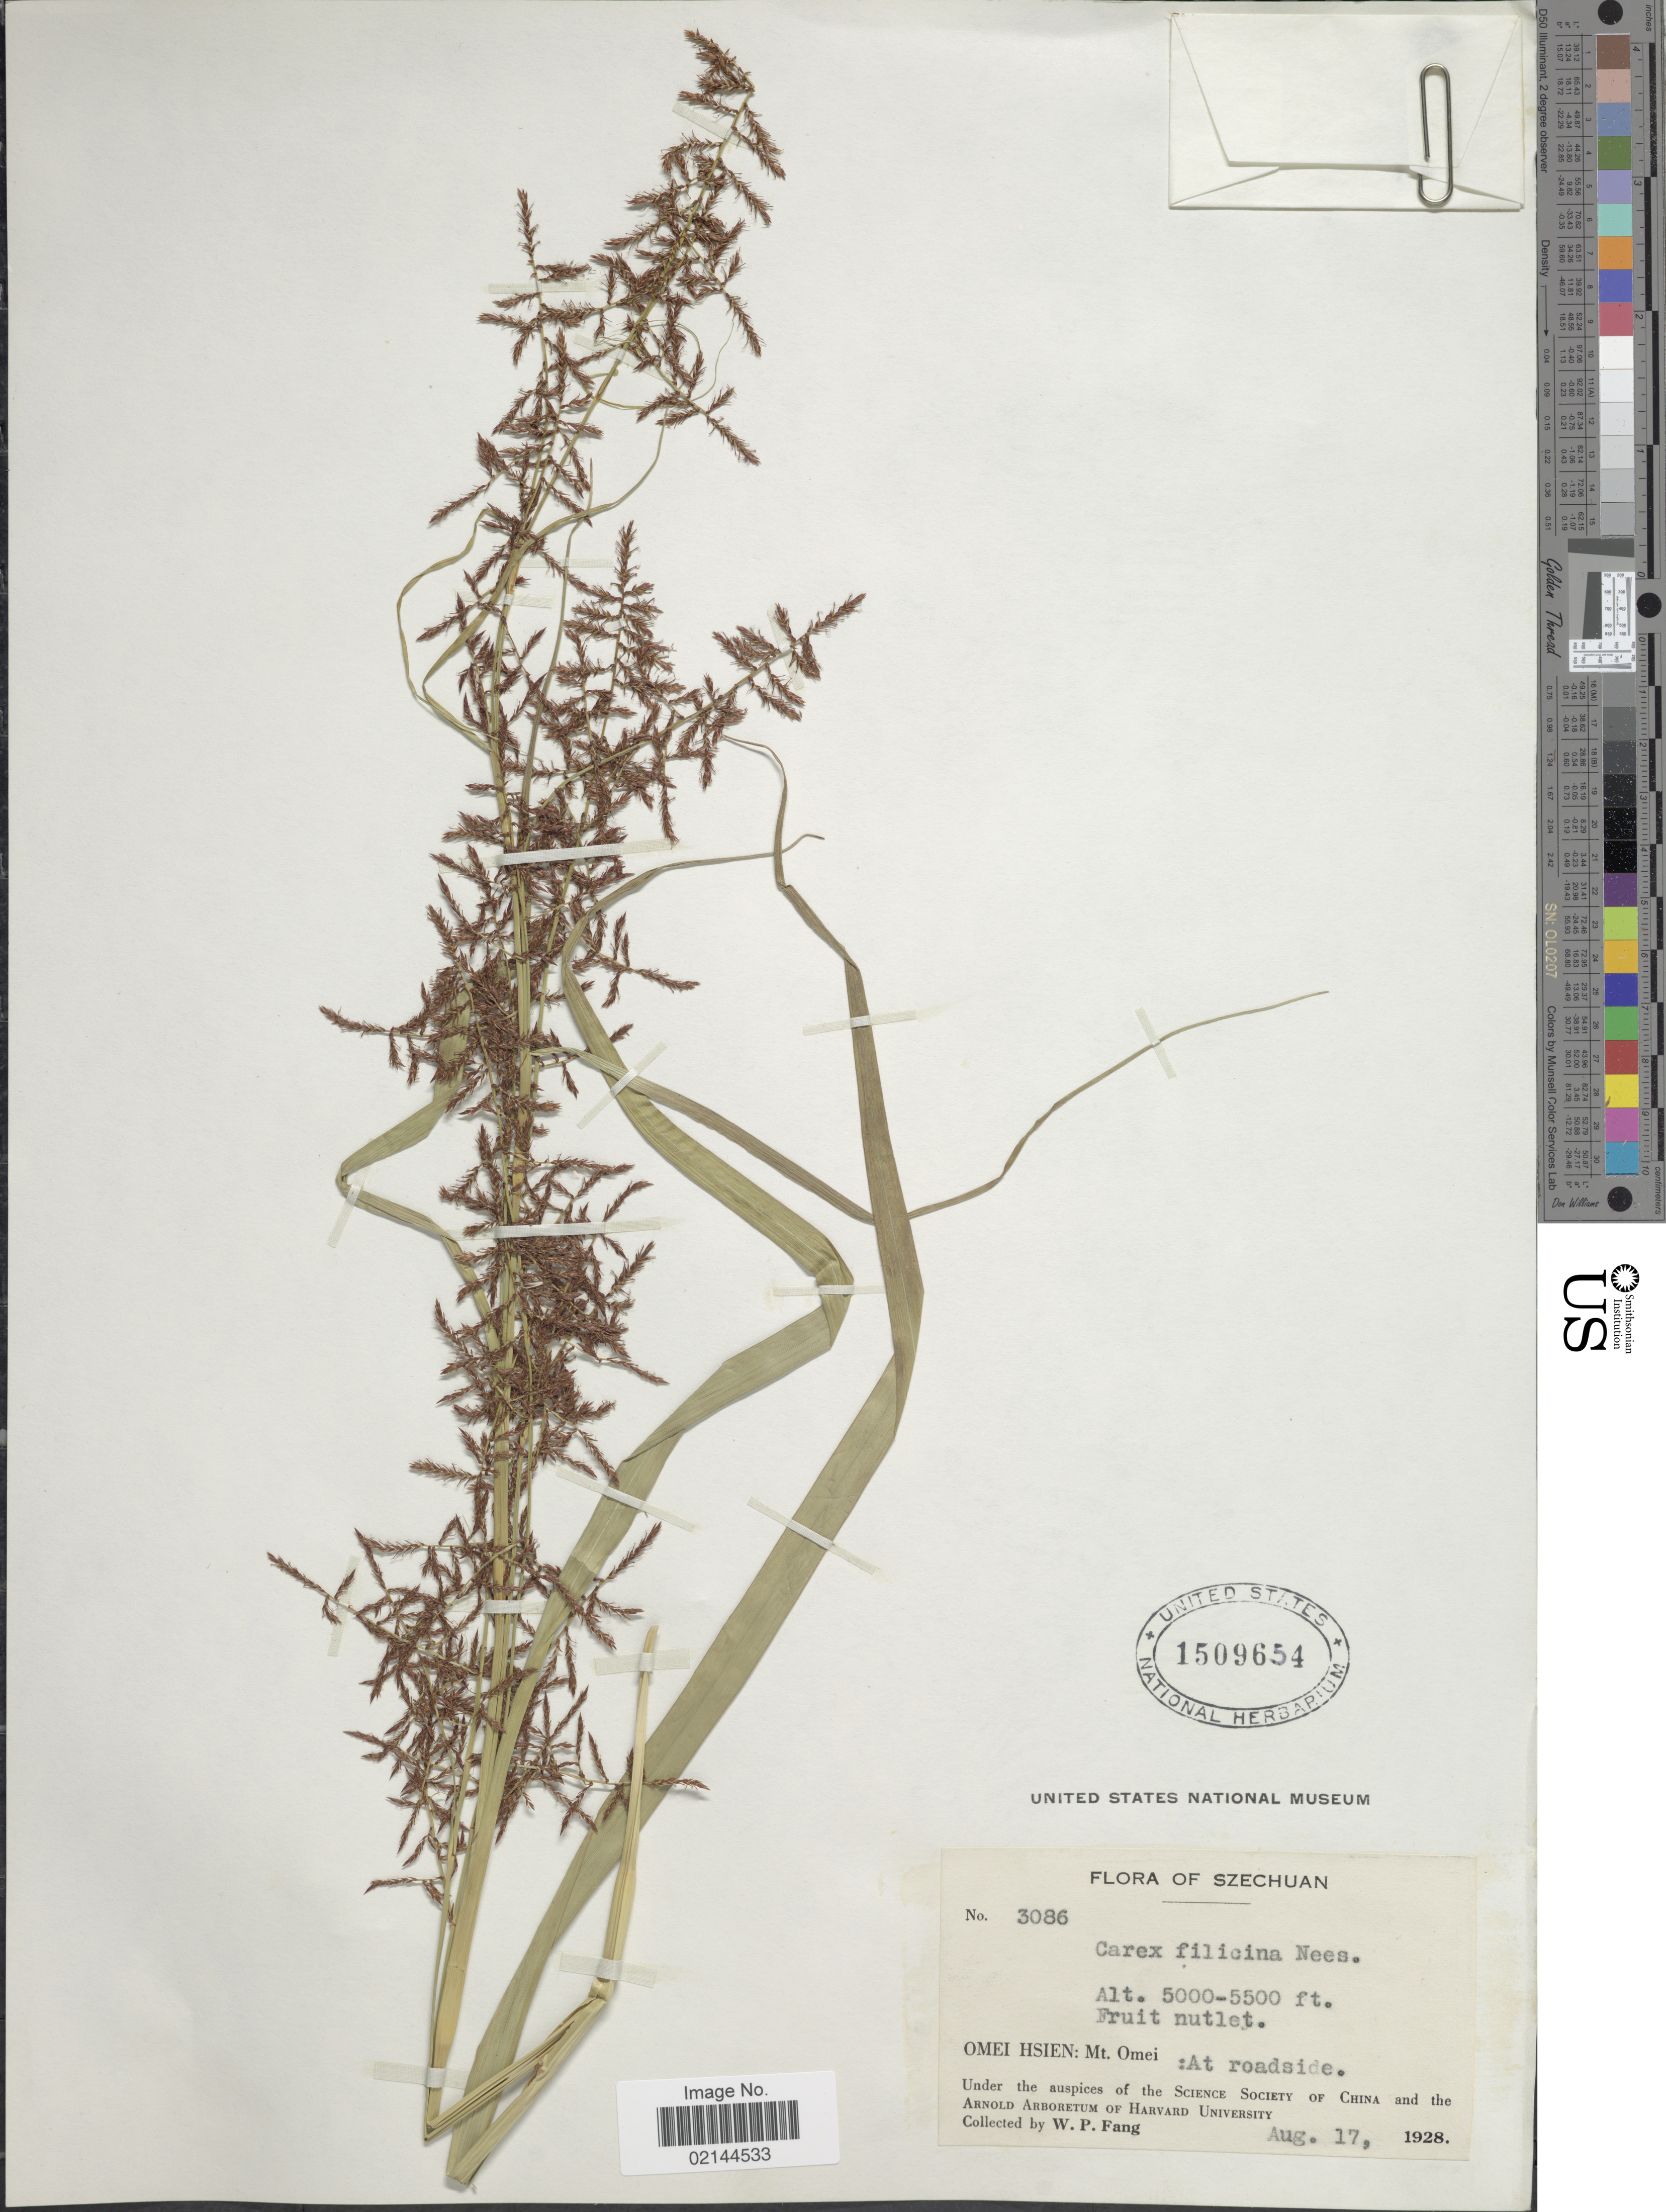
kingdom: Plantae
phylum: Tracheophyta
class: Liliopsida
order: Poales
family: Cyperaceae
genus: Carex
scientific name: Carex filicina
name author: Nees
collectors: W. P. Fang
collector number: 3086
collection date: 1928-08-17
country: China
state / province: Sichuan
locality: Szechuan. Omei Hsien: Mt. Omei: At roadside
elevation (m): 1524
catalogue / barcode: US 1509654